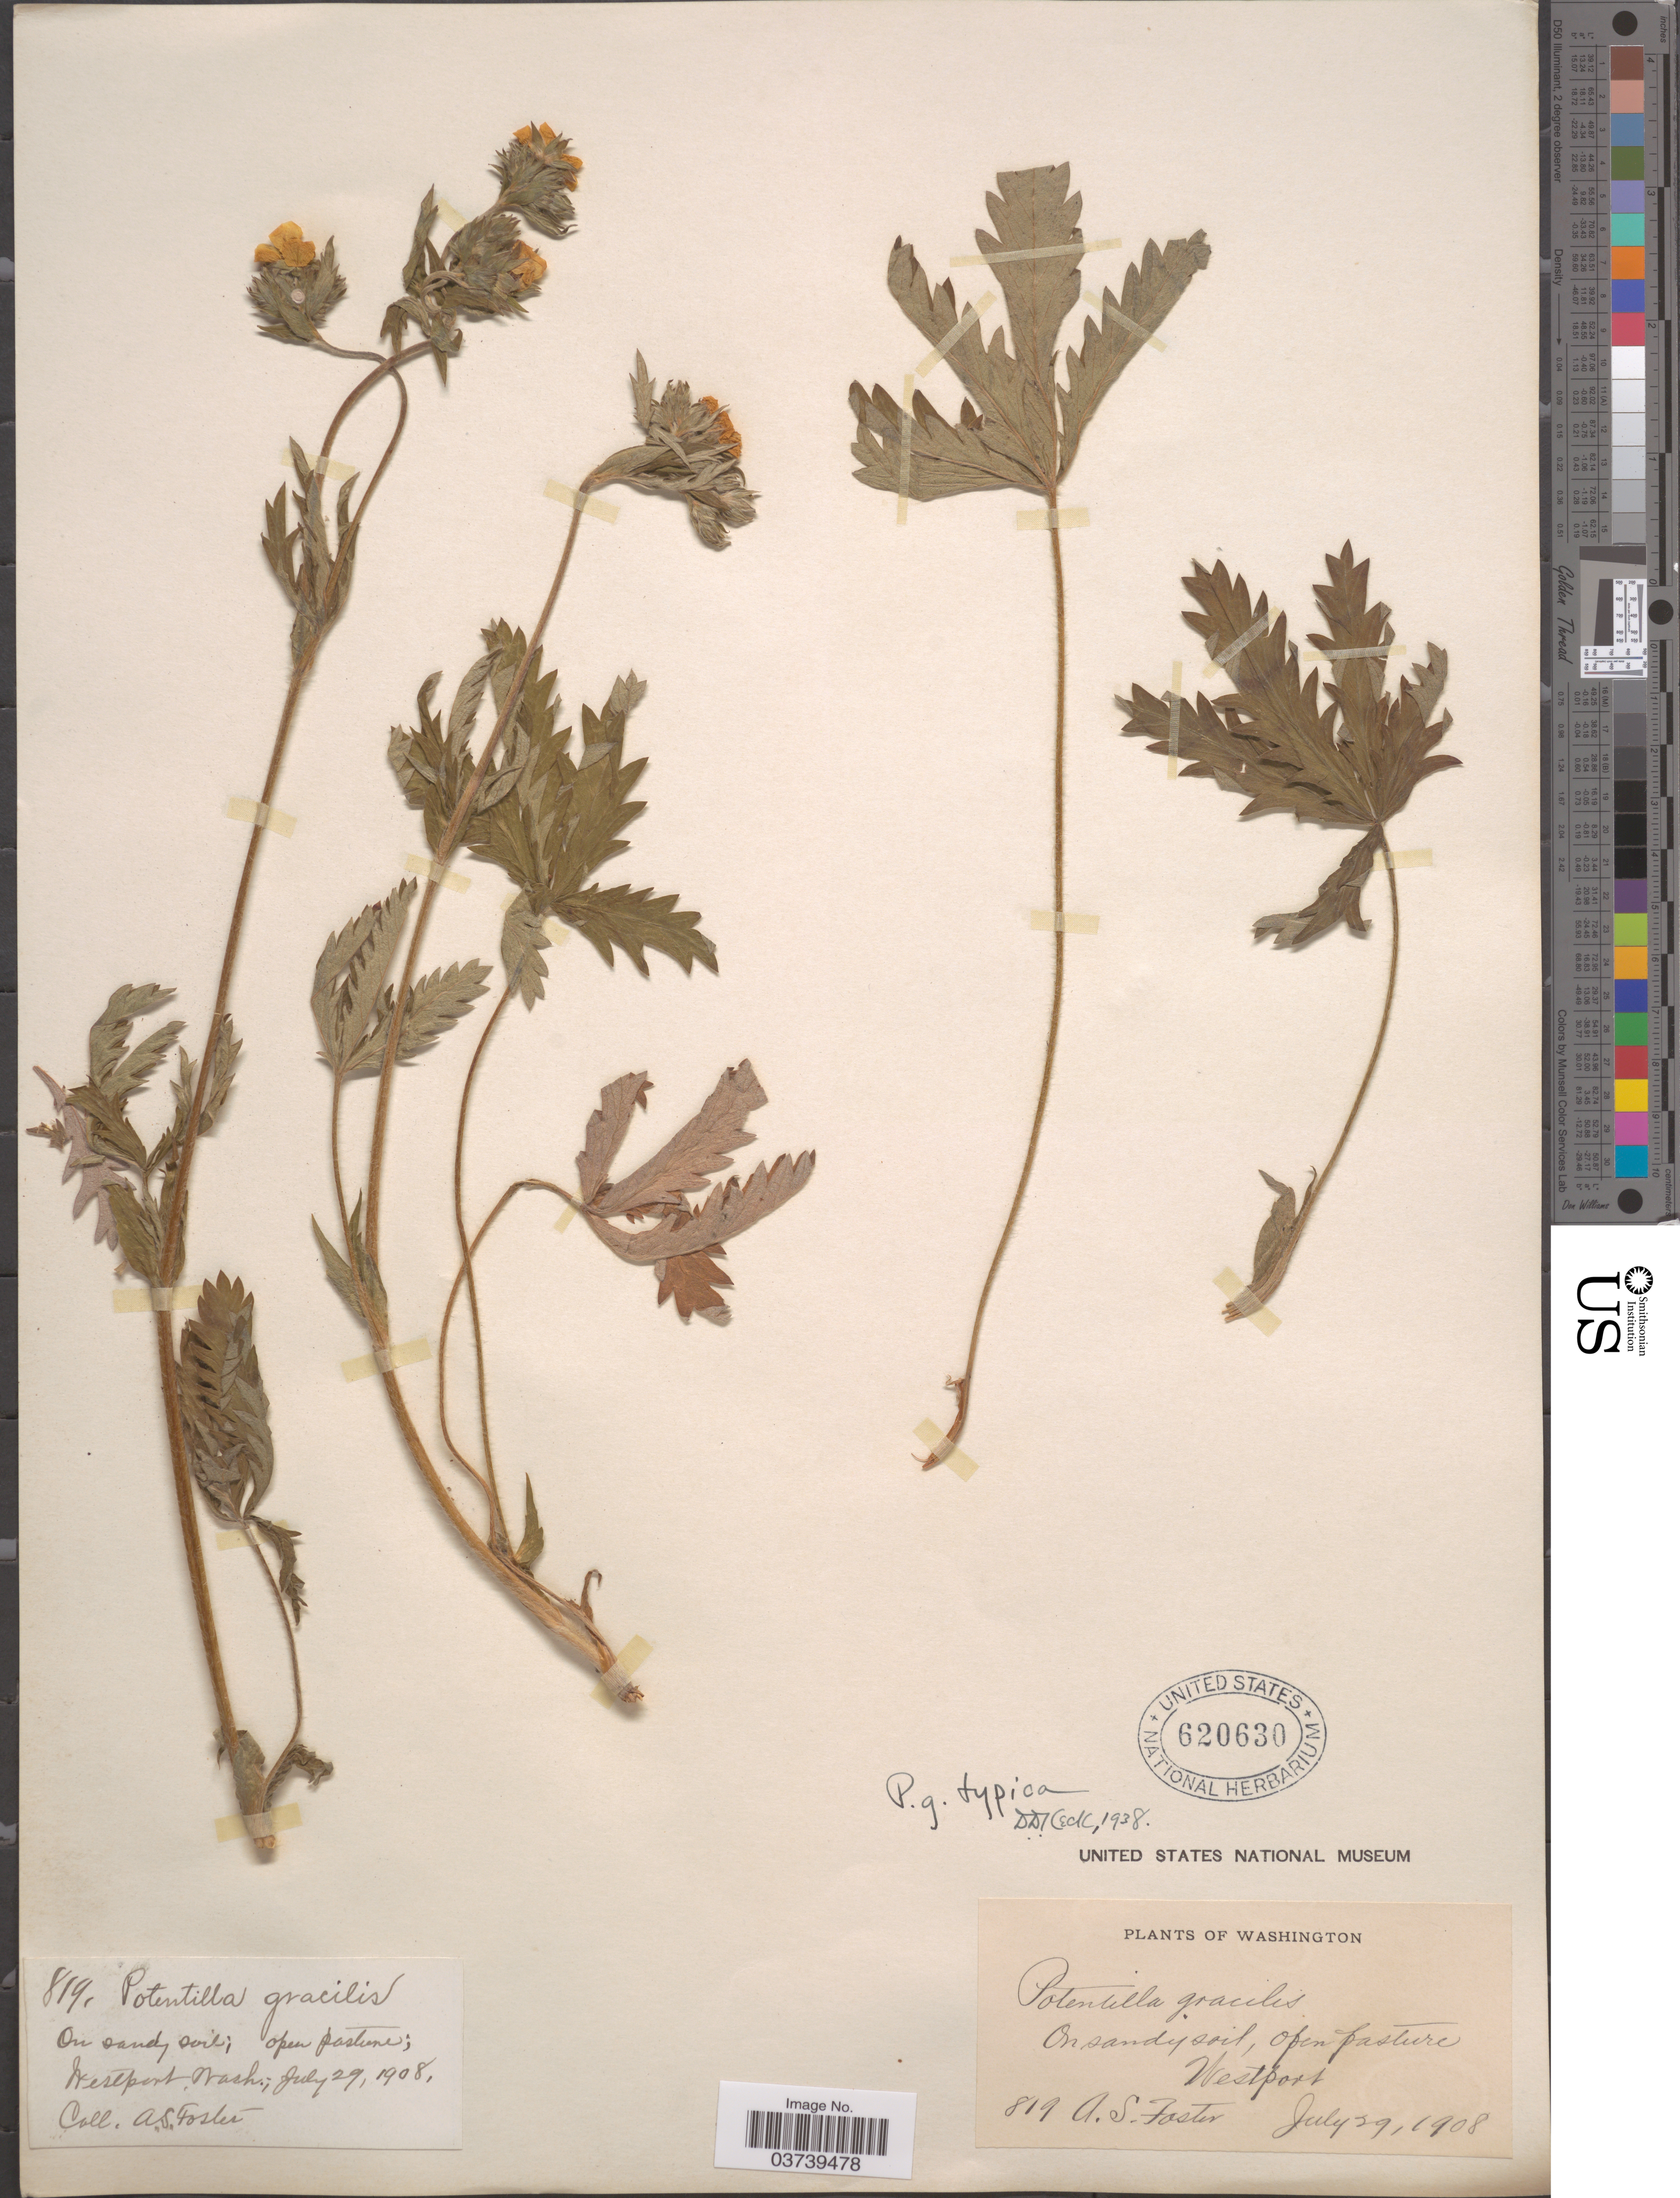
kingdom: Plantae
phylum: Tracheophyta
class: Magnoliopsida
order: Rosales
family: Rosaceae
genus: Potentilla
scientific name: Potentilla gracilis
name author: Douglas ex Hook.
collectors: A. S. Foster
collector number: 819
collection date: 1908-07-29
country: United States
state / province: Washington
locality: Westport.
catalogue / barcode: US 620630